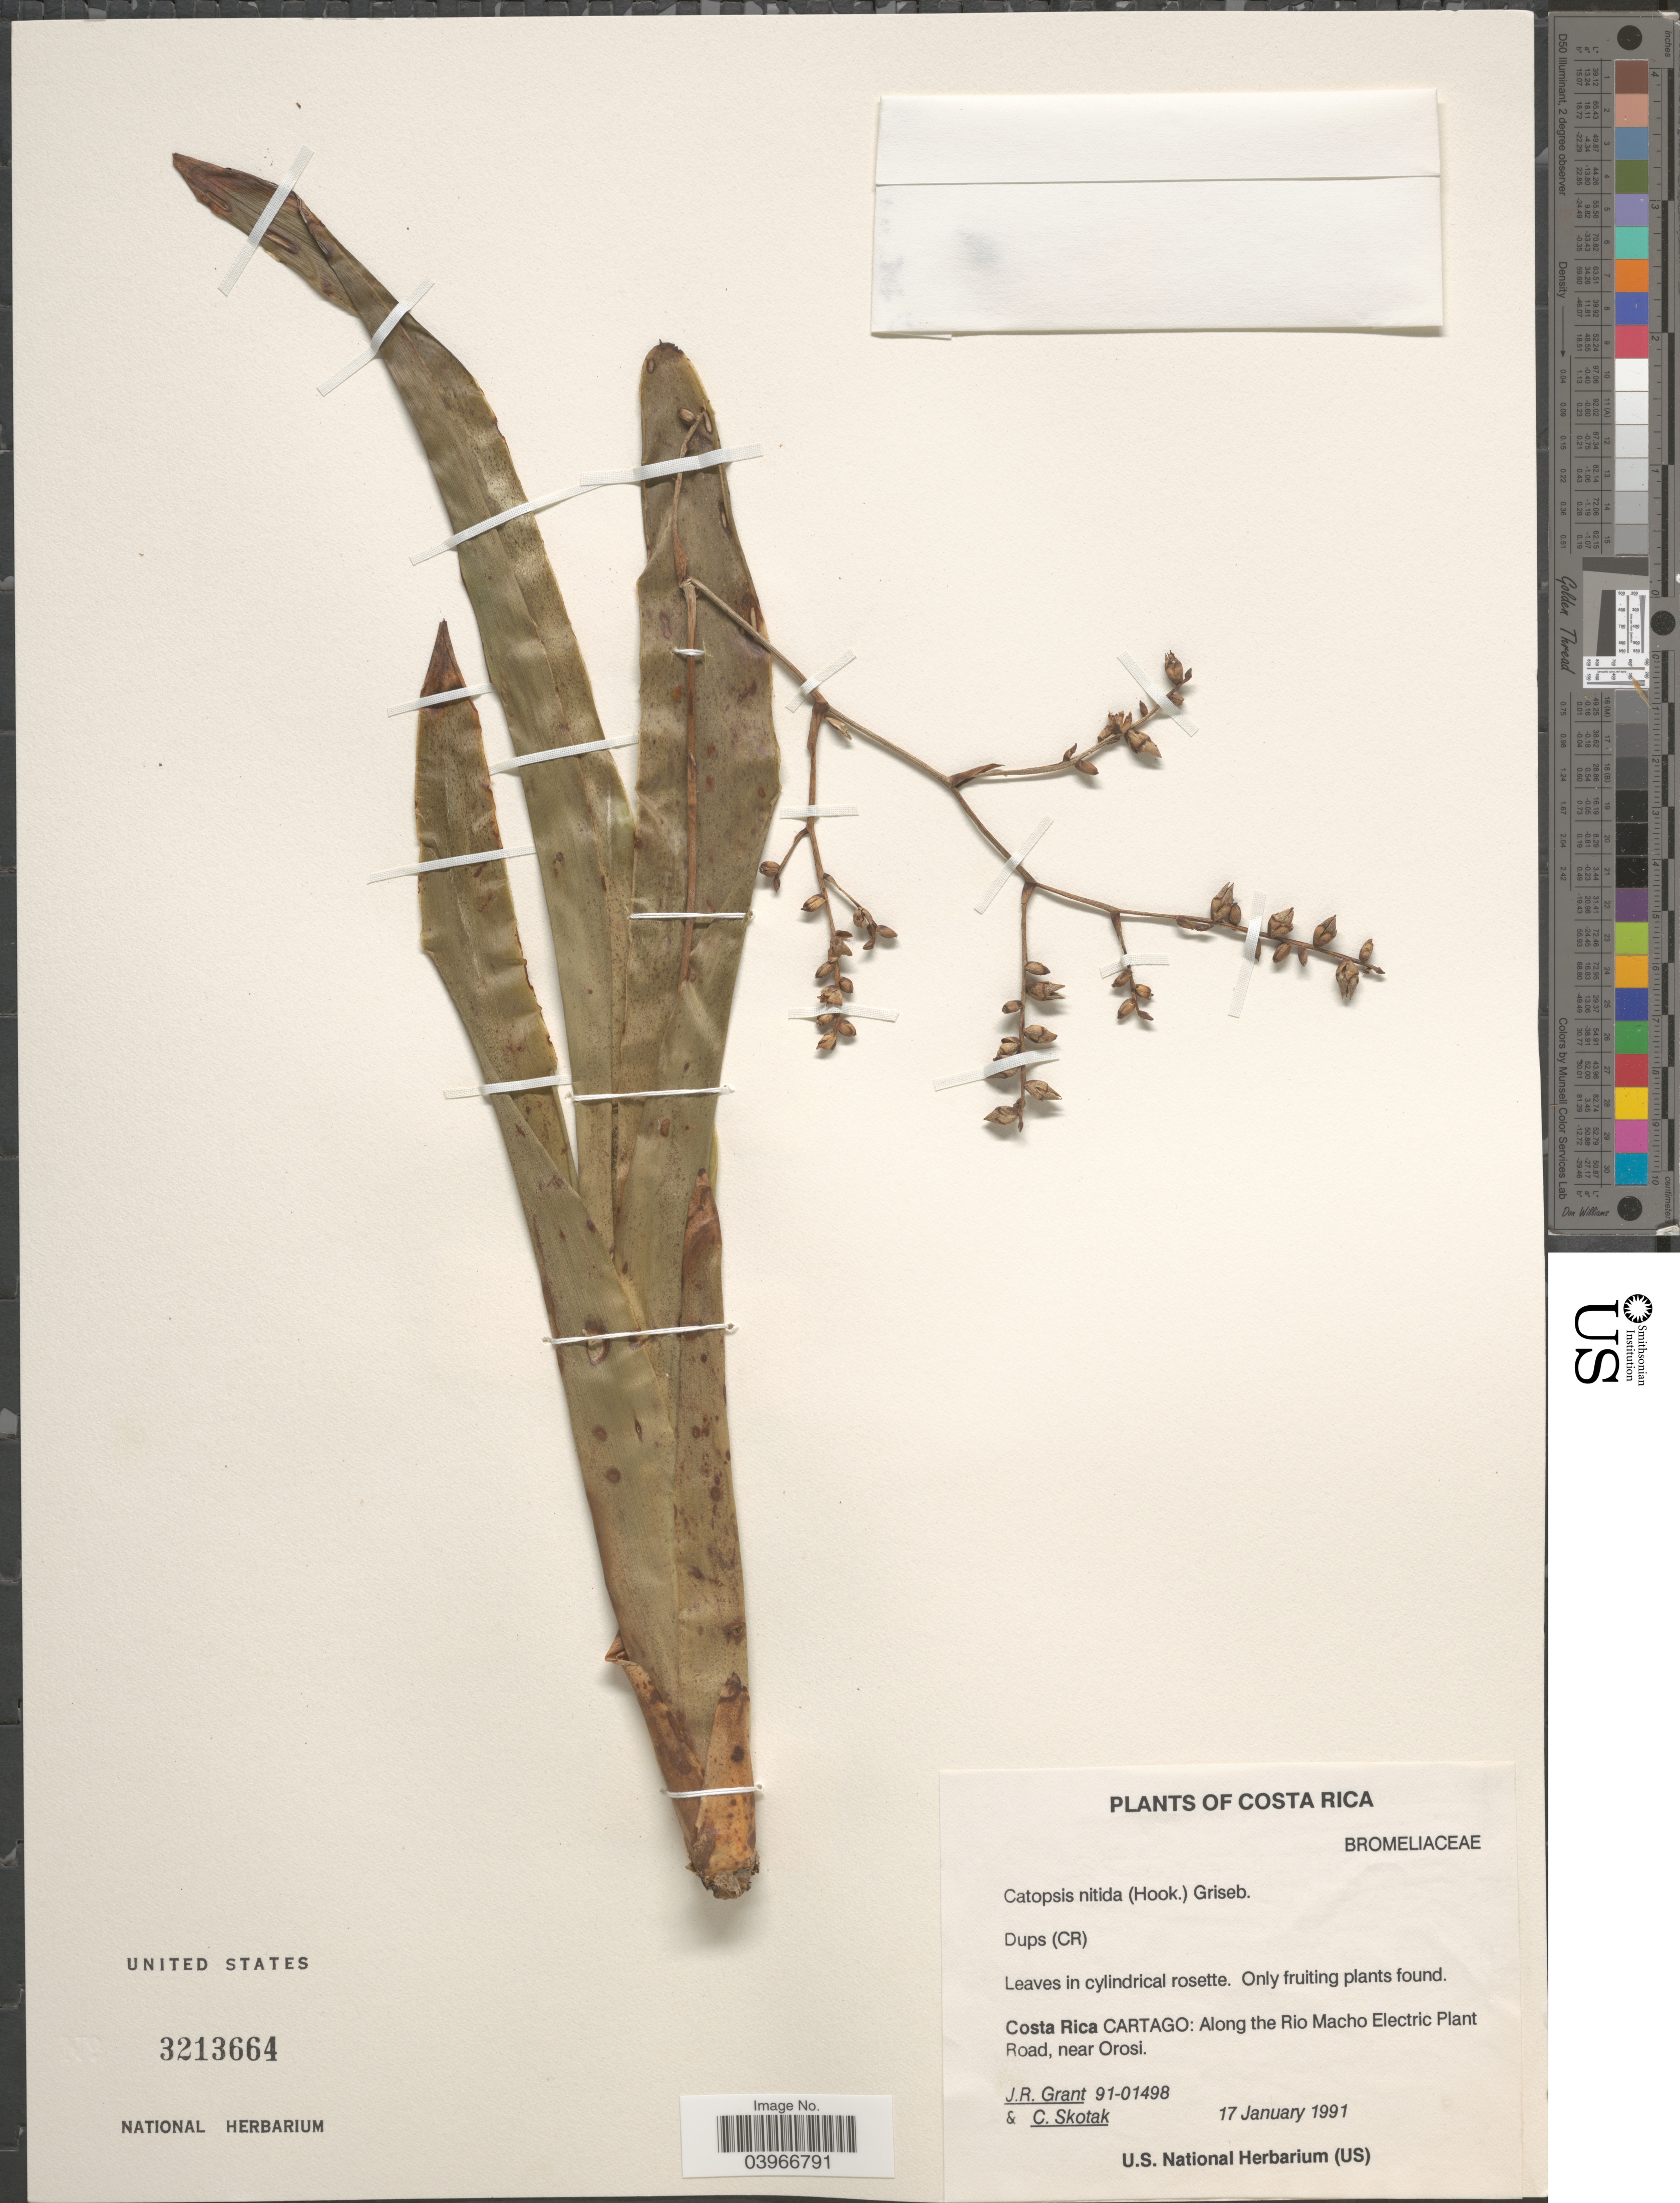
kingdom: Plantae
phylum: Tracheophyta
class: Liliopsida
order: Poales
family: Bromeliaceae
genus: Catopsis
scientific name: Catopsis nitida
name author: (Hook.) Griseb.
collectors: J. Grant & C. Skotak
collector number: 91-01498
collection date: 1991-01-17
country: Costa Rica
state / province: Cartago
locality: Along the Rio Macho Electric Plant Road, near Orosi.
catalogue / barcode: US 3213664